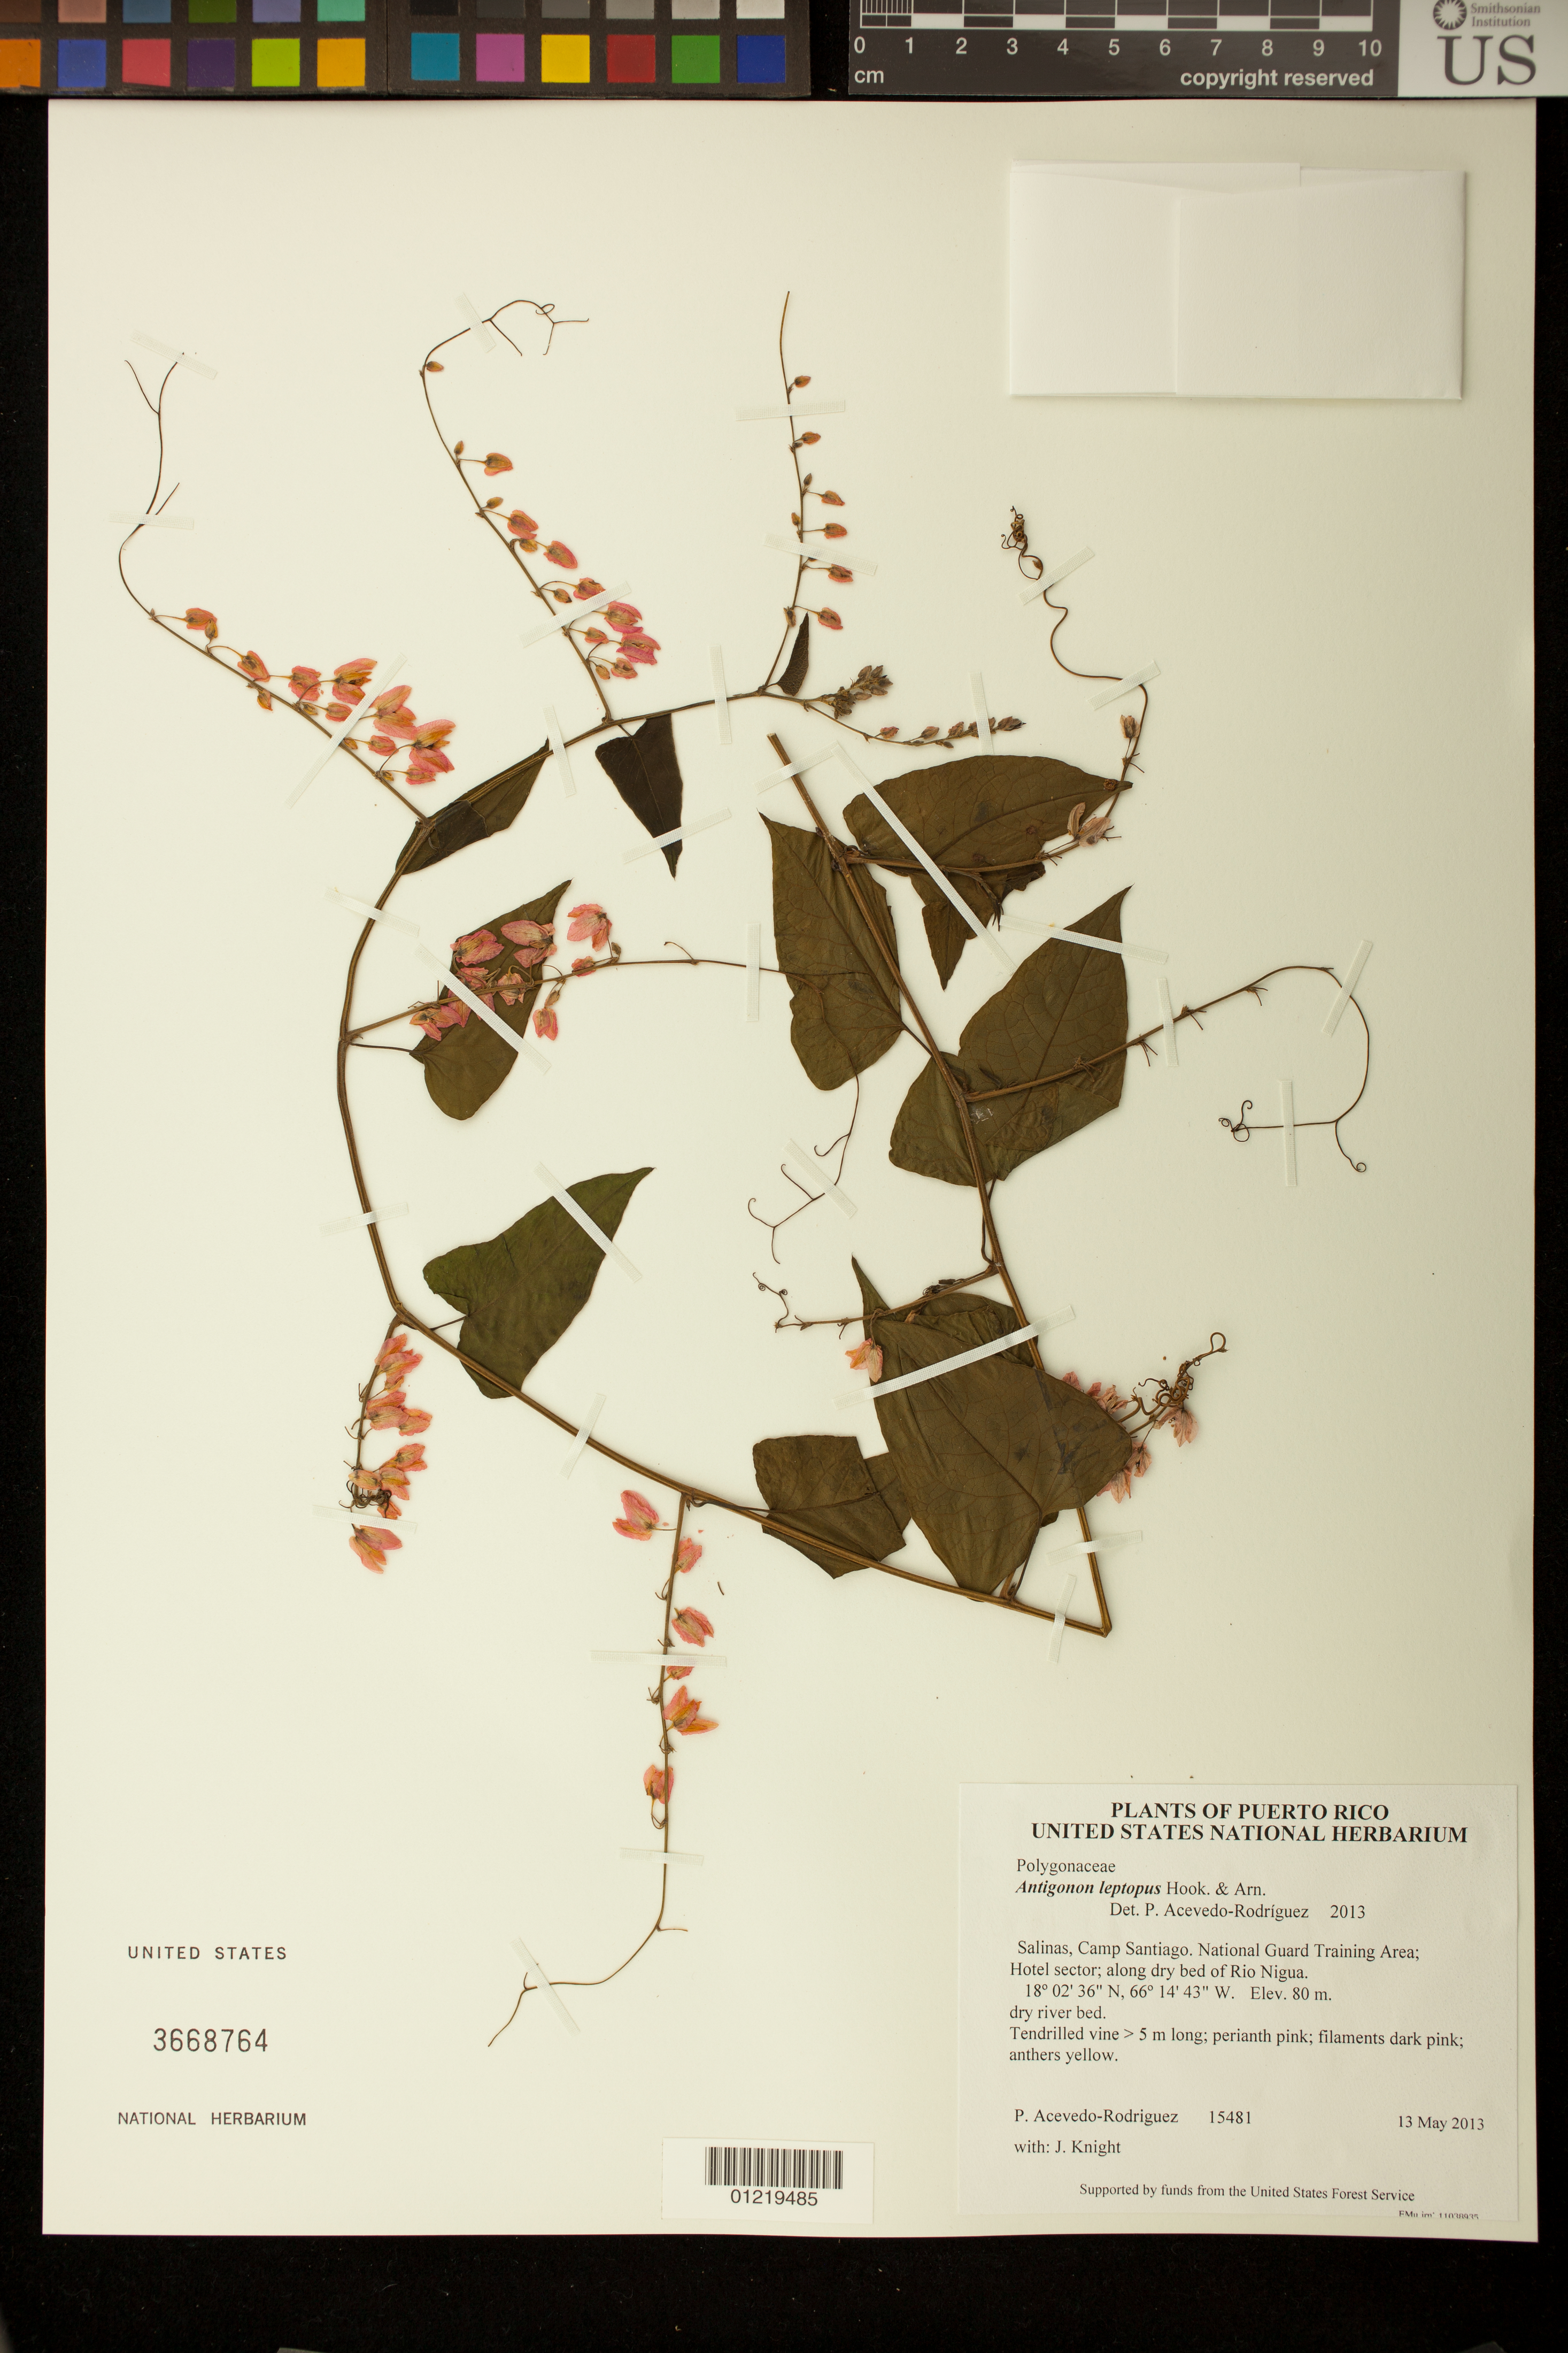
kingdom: Plantae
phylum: Tracheophyta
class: Magnoliopsida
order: Caryophyllales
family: Polygonaceae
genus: Antigonon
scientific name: Antigonon leptopus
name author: Hook. & Arn.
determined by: Acevedo-Rodríguez, P., (BOT), Smithsonian Institution - National Museum of Natural History (UNITED STATES)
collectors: P. Acevedo-Rodr. & J. Knight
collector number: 15481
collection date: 2013-05-13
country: Puerto Rico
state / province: Salinas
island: Puerto Rico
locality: Camp Santiago. National Guard Training Area; Hotel sector; along dry bed of Rio Nigua.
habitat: dry river bed.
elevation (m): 80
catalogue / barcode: US 3668764